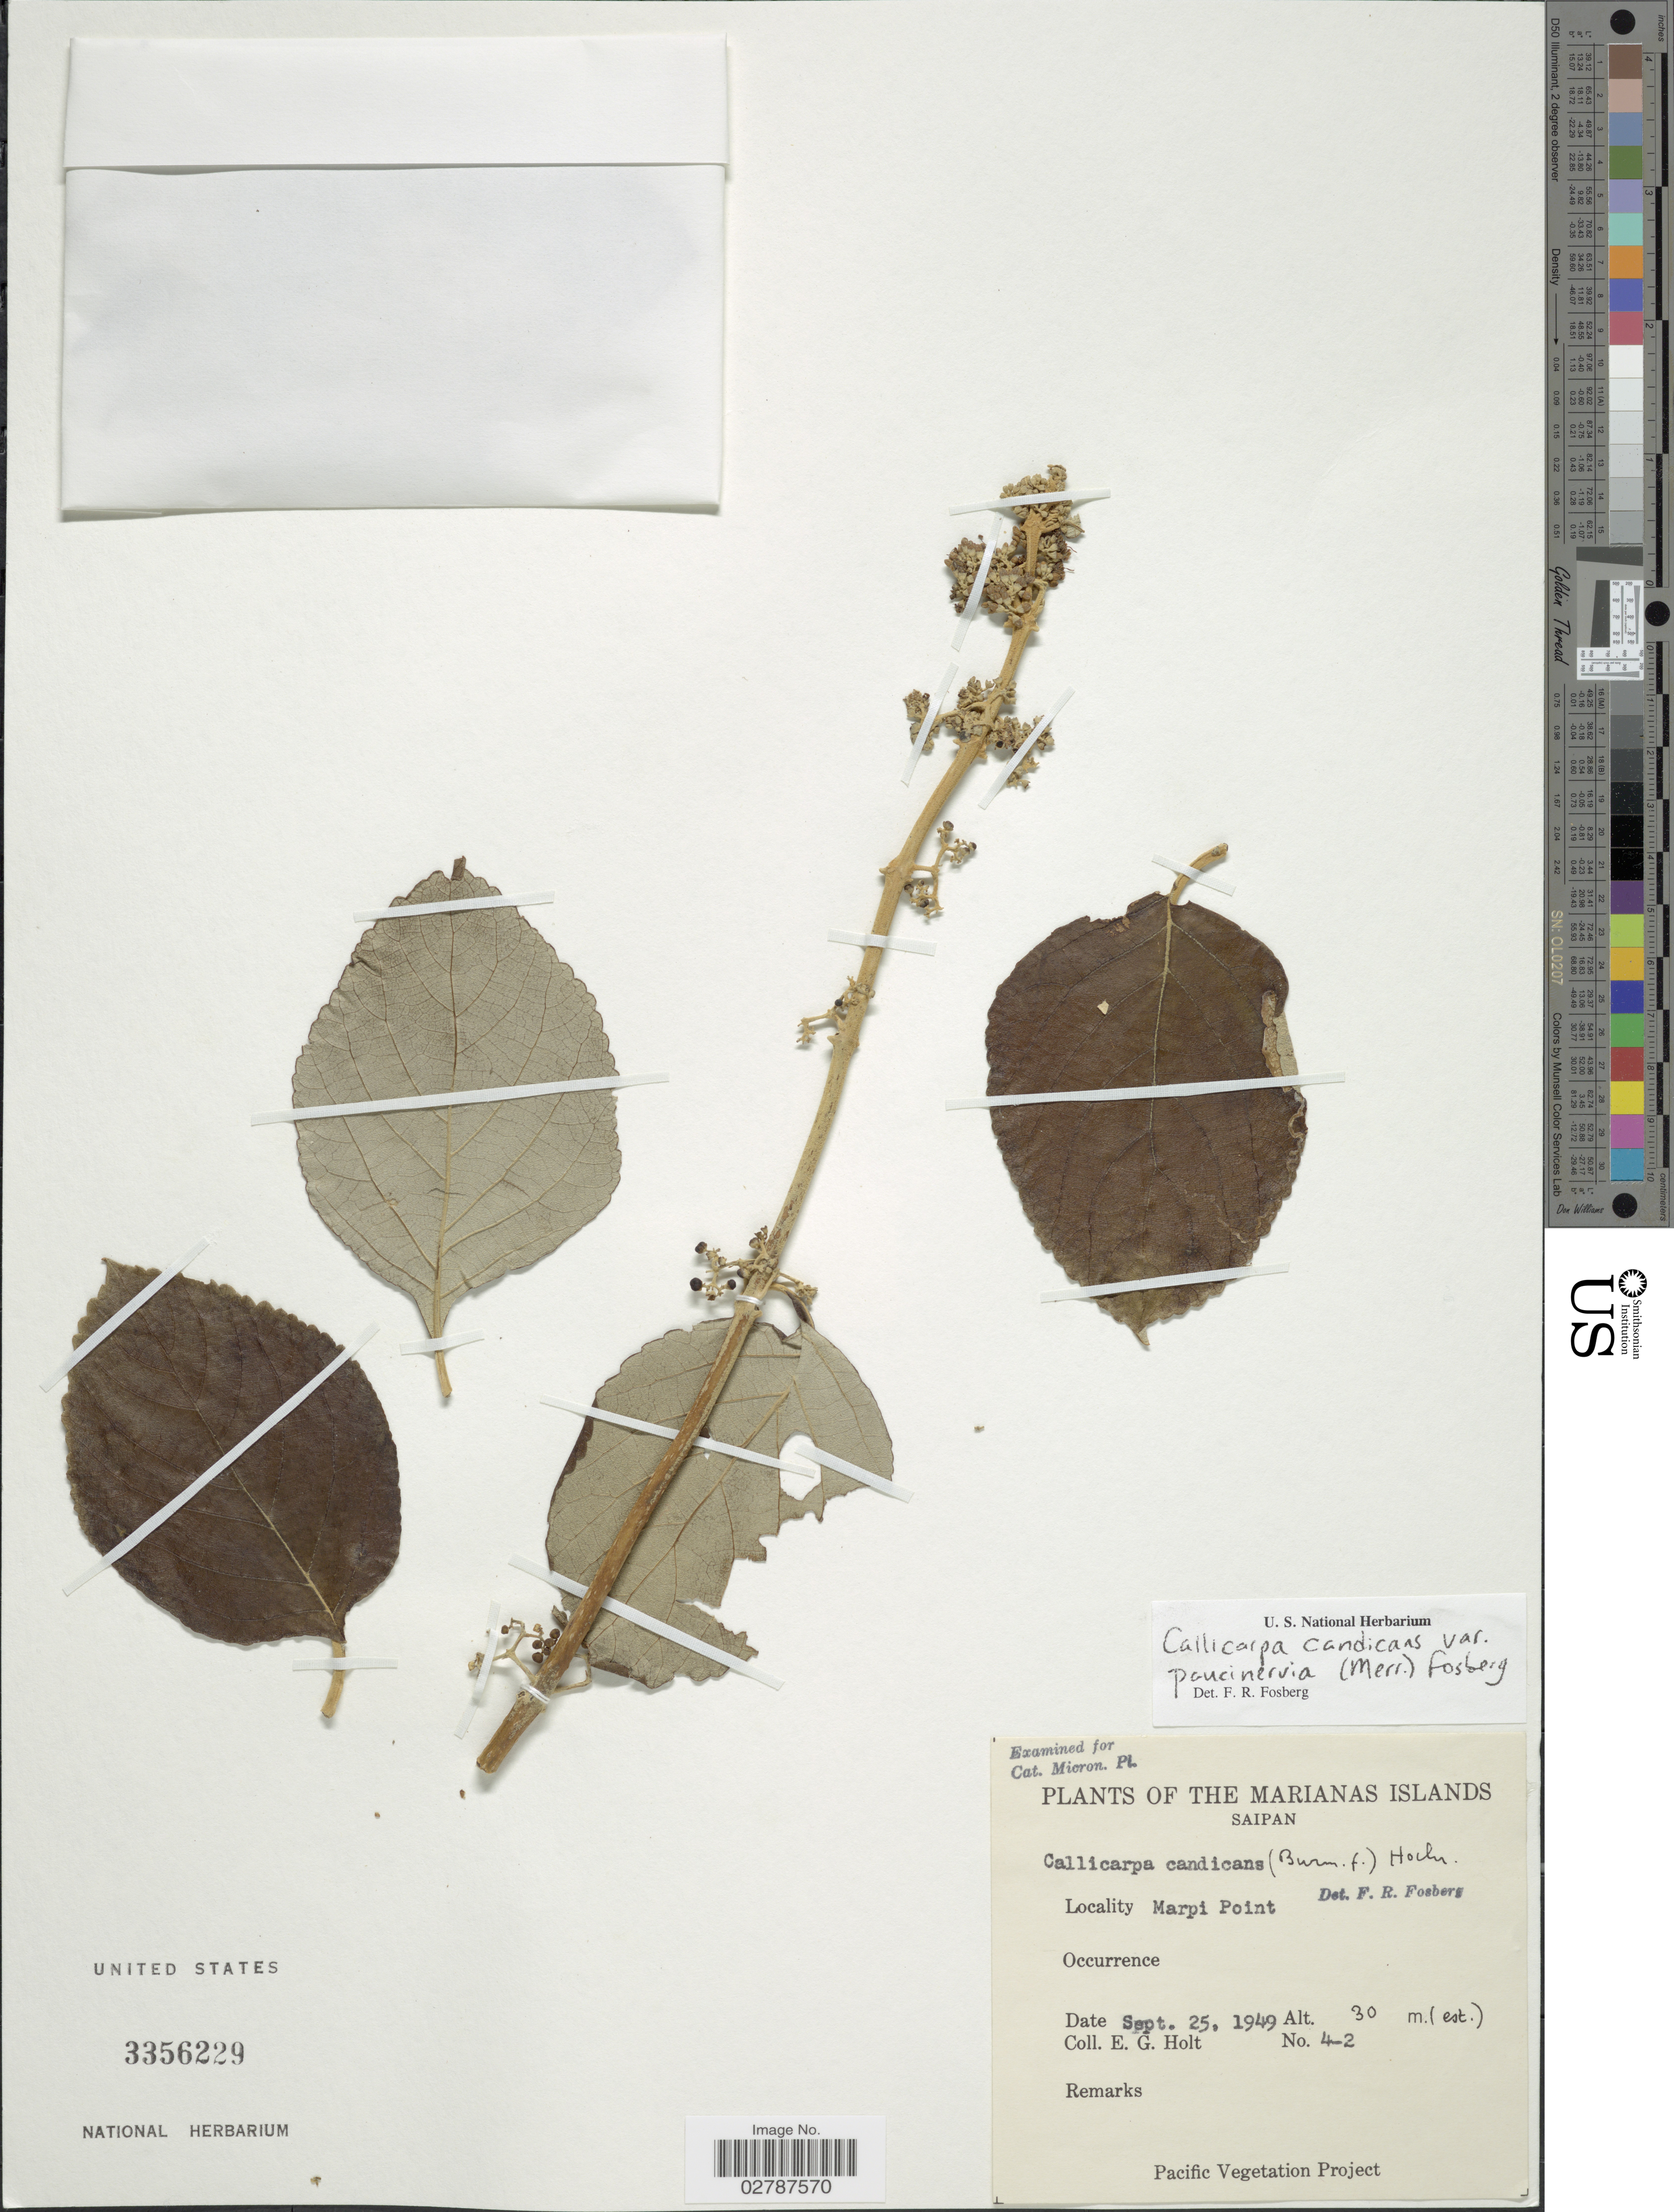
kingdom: Plantae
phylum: Tracheophyta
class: Magnoliopsida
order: Lamiales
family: Lamiaceae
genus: Callicarpa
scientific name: Callicarpa candicans var. paucinervia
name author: (Merr.) Fosberg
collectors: E. G. Holt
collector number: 4-2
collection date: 1949-09-25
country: Northern Mariana Islands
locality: The Marianas Islands. Saipan. Marpi Point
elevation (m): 30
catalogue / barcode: US 3356229